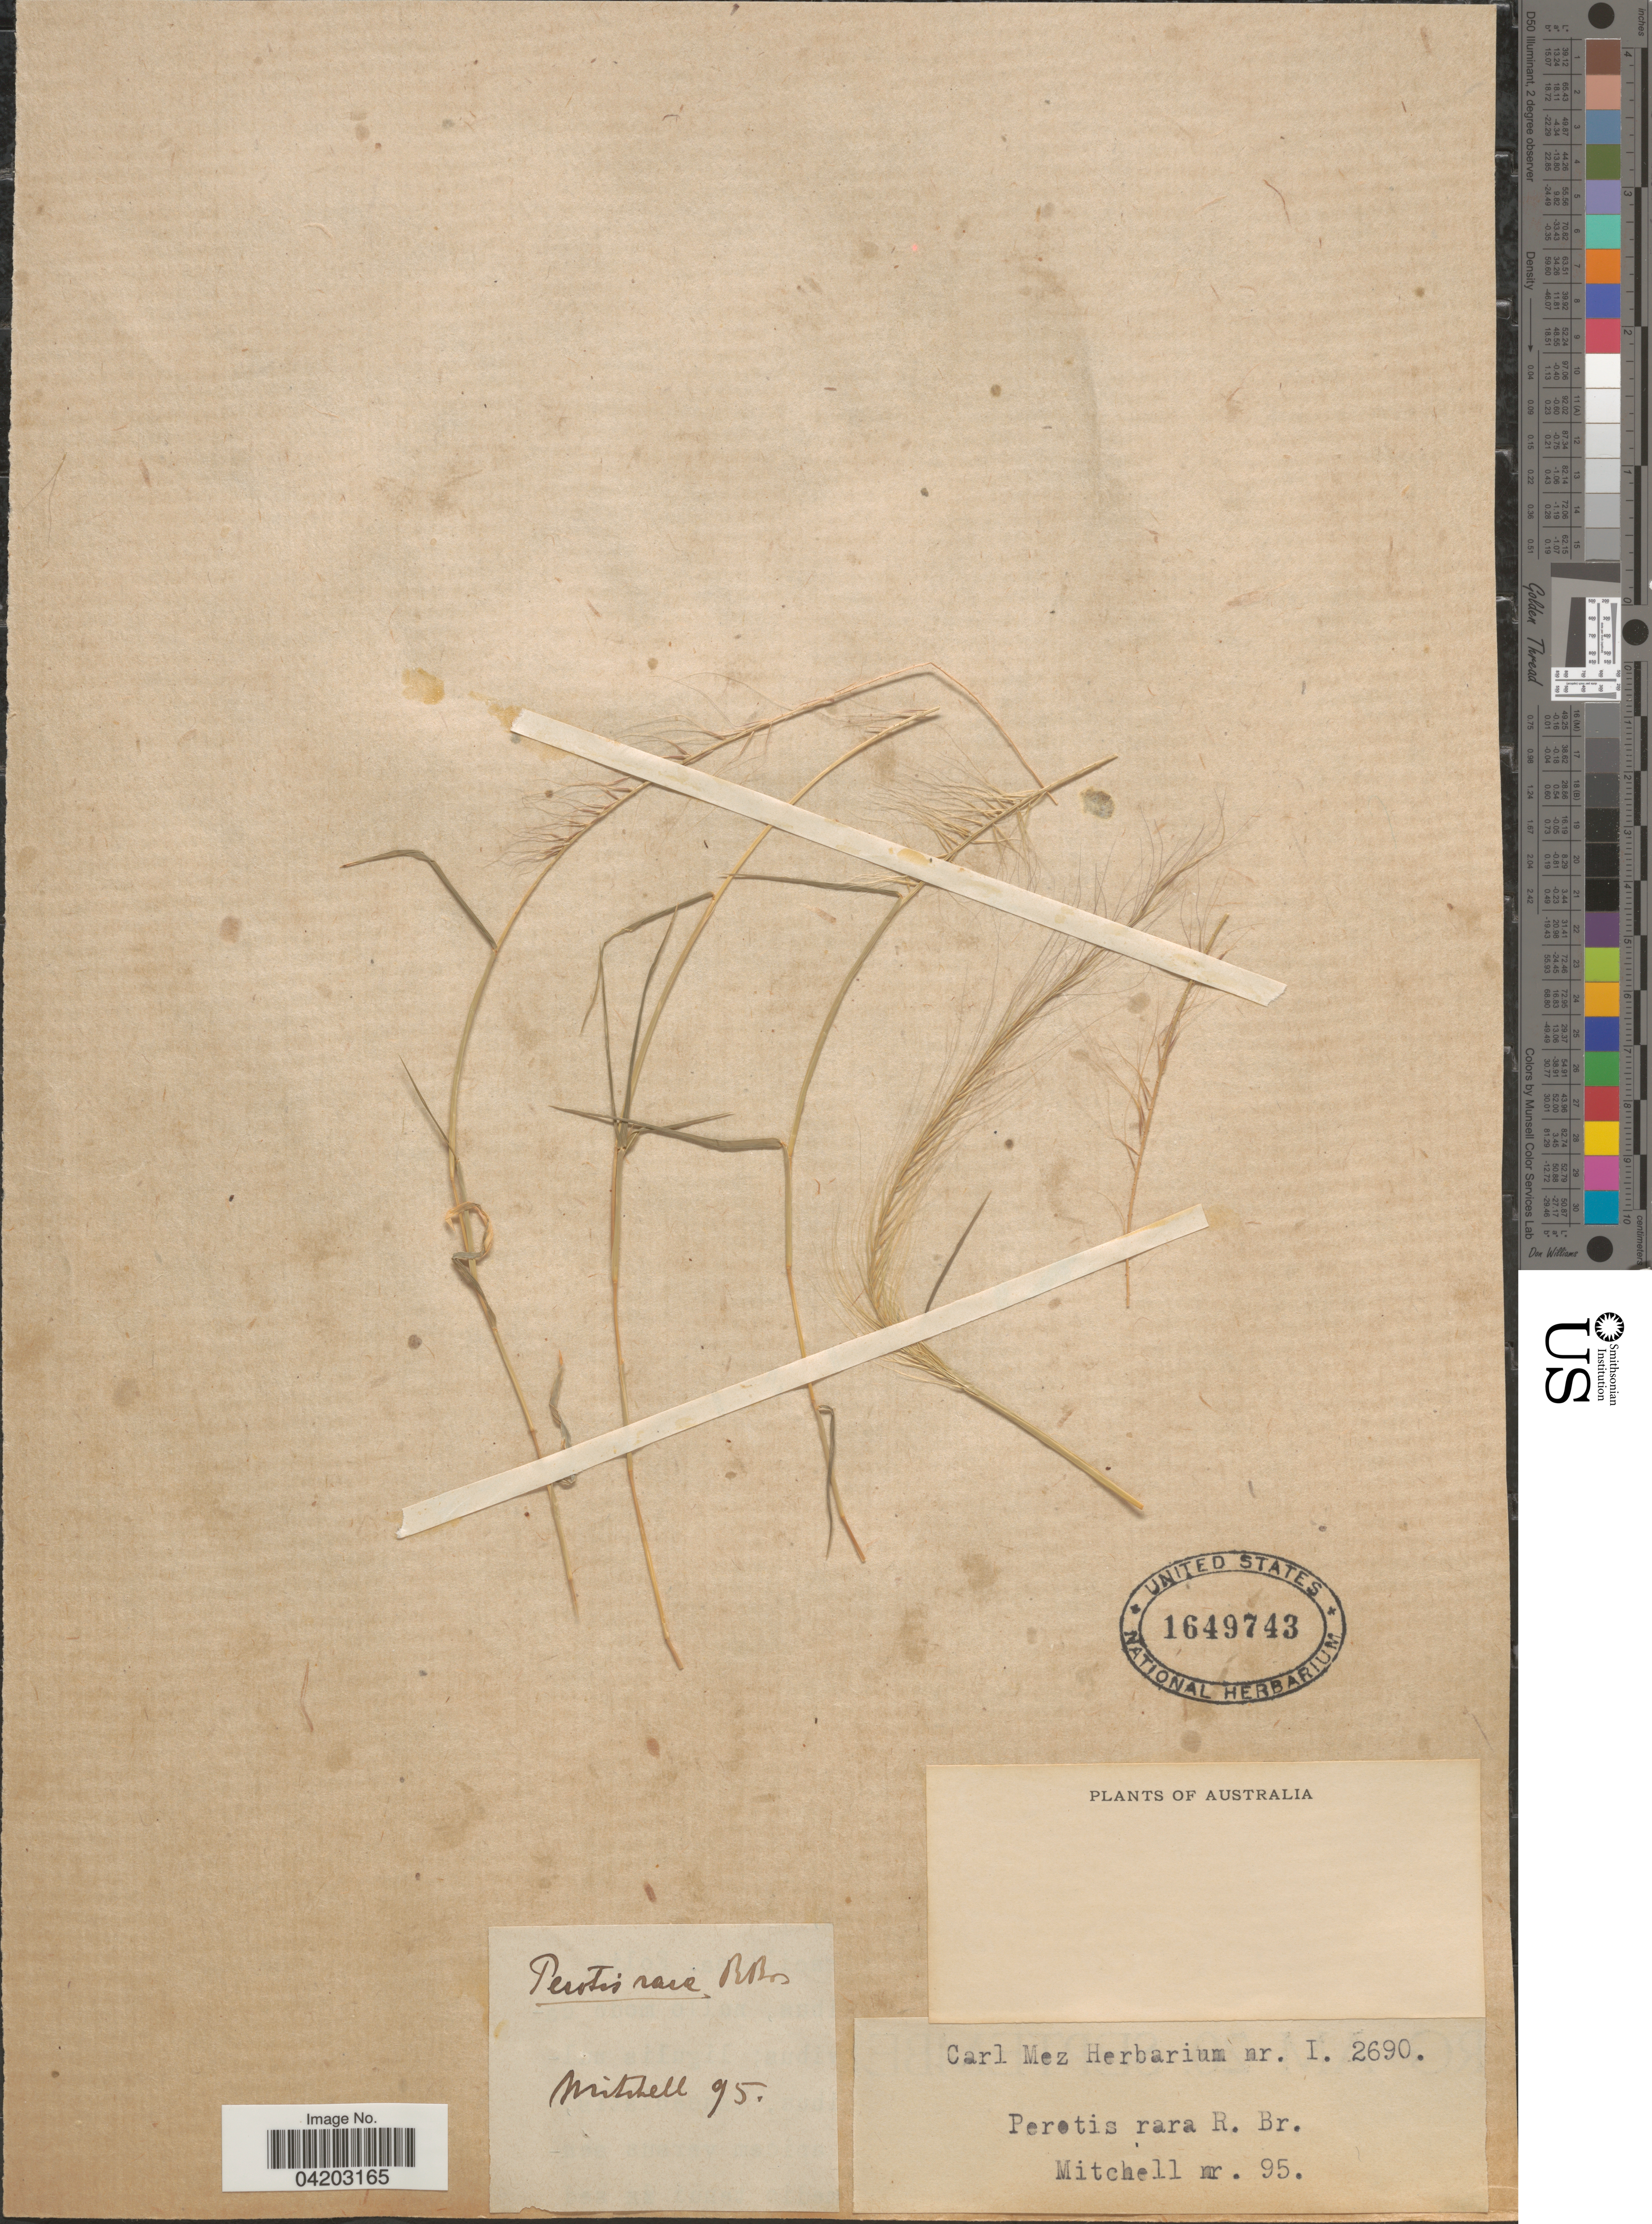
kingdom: Plantae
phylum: Tracheophyta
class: Liliopsida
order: Poales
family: Poaceae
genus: Perotis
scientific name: Perotis rara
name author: R. Br.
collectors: -. Mitchell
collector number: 95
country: Australia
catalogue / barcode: US 1649743